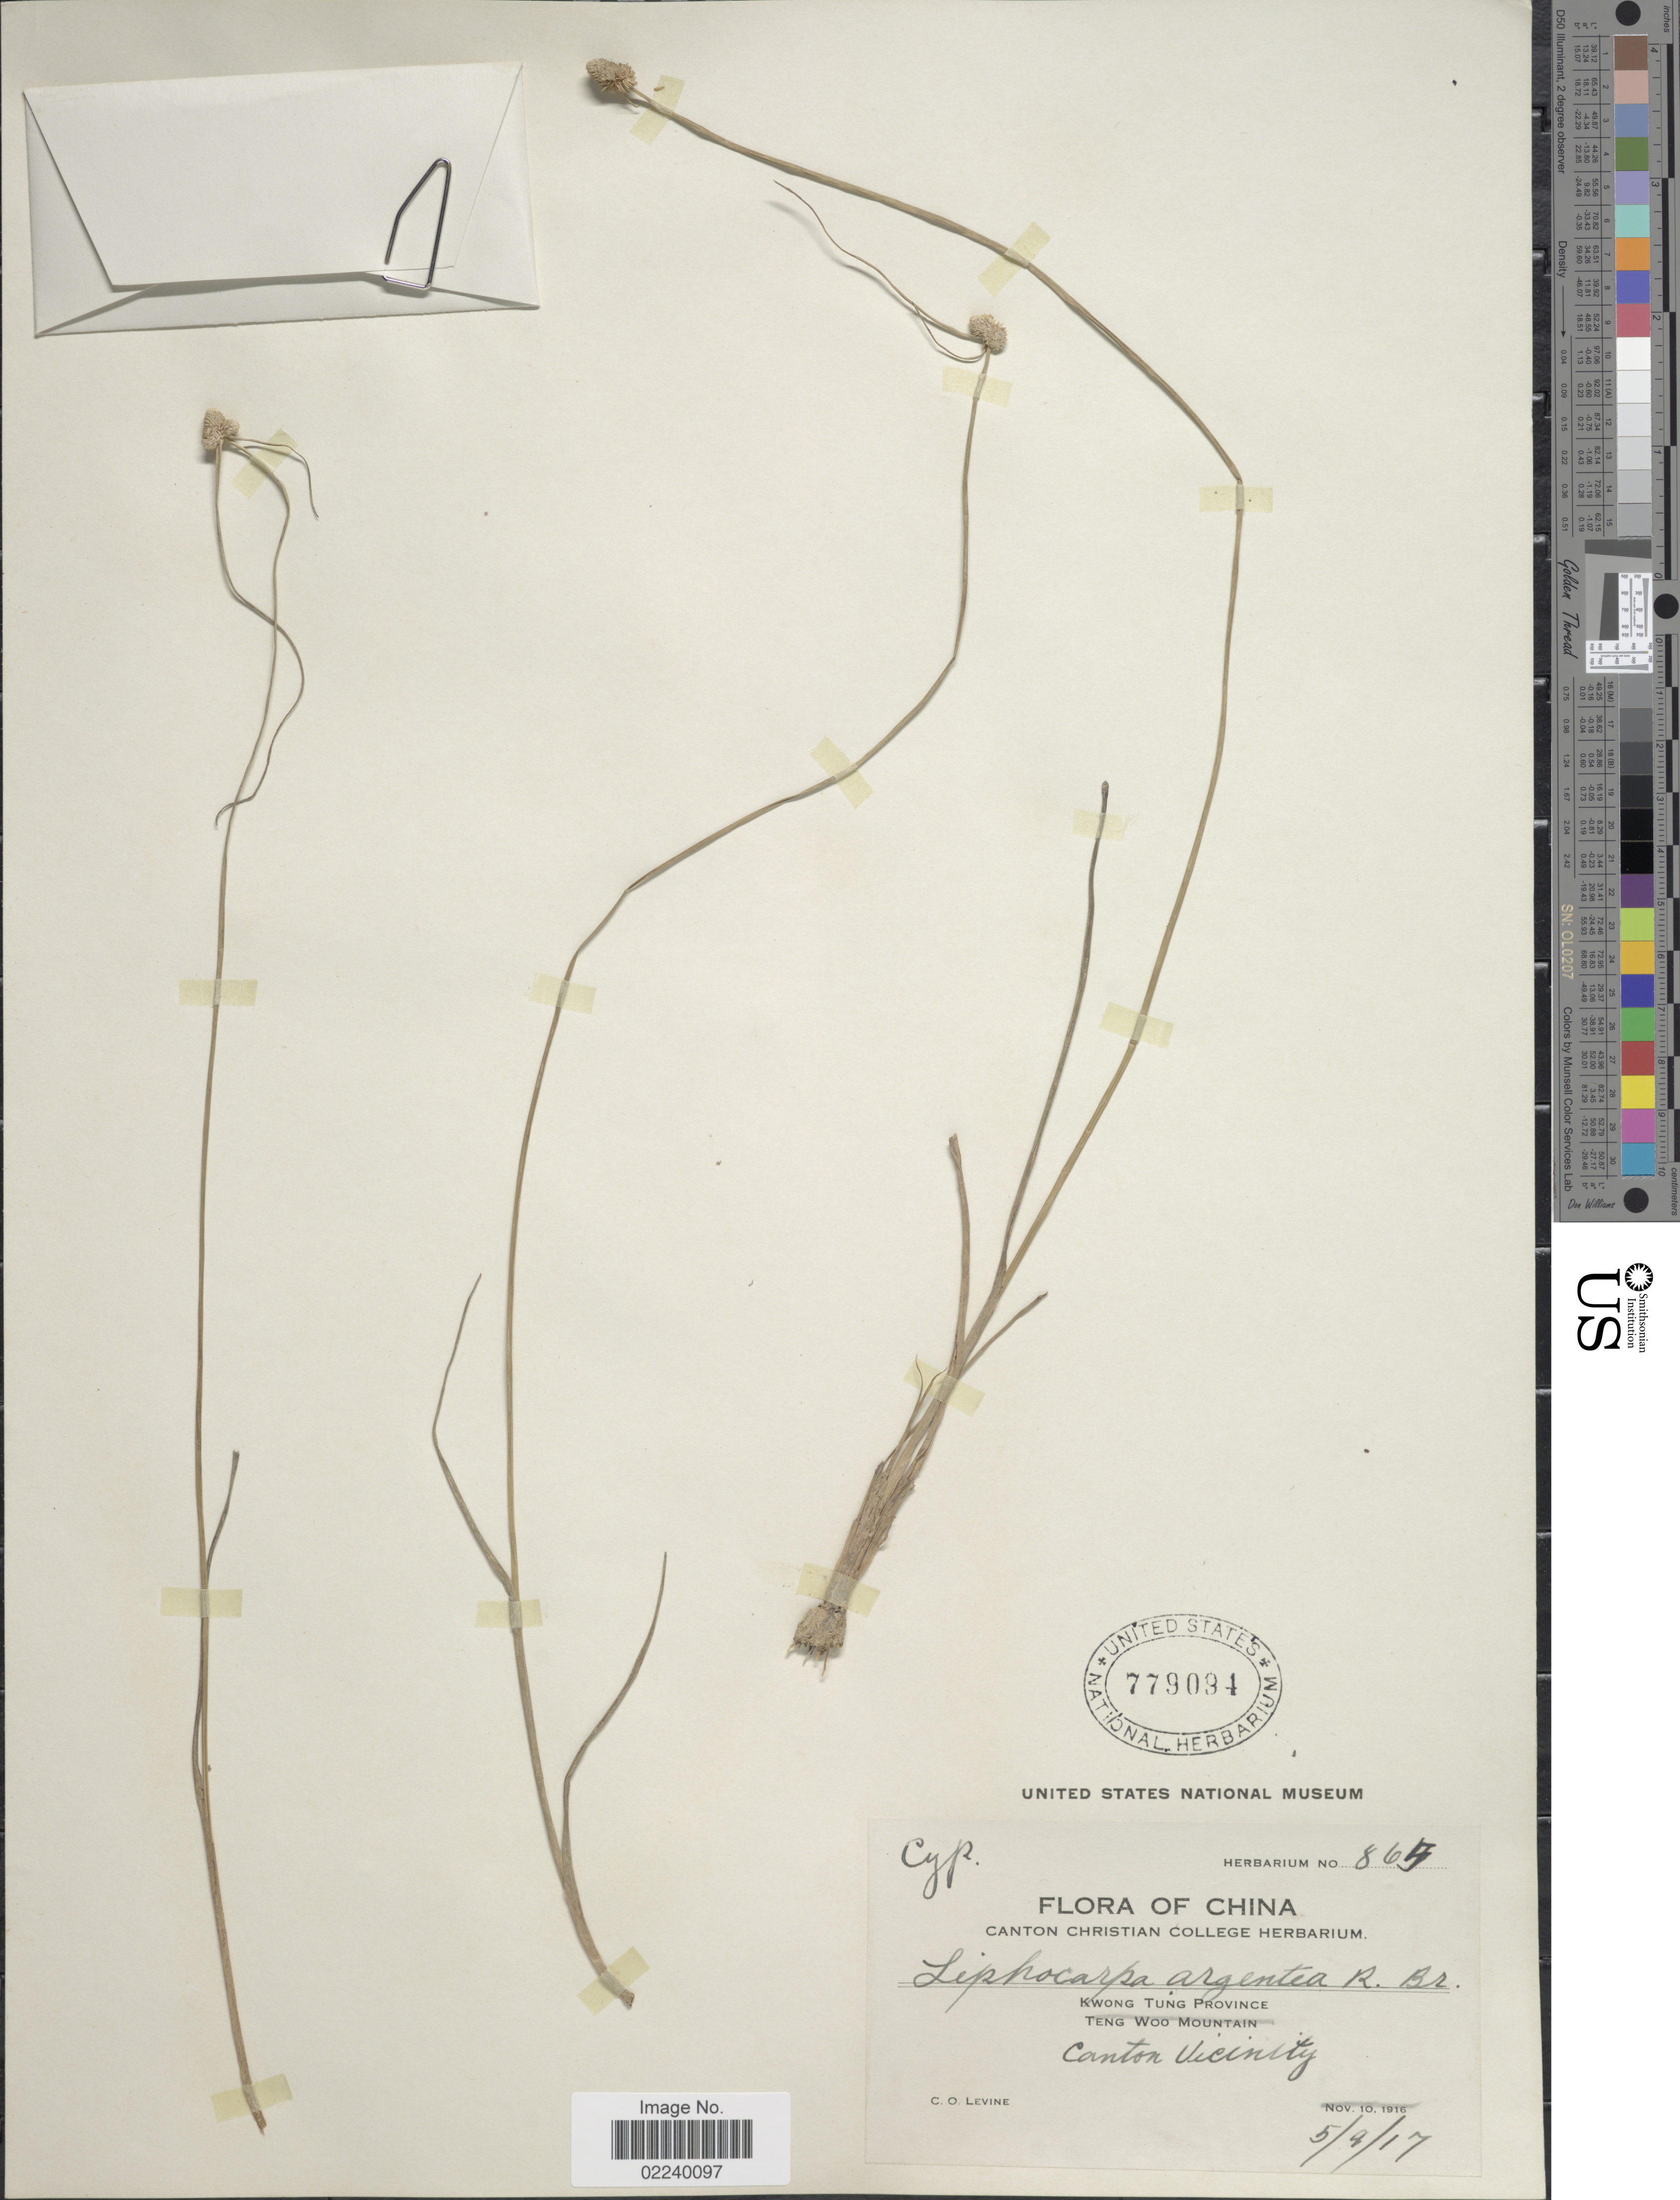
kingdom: Plantae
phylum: Tracheophyta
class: Liliopsida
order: Poales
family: Cyperaceae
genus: Cyperus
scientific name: Cyperus albescens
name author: (Steud.) Larridon & Govaerts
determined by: Strong, M. T., (US), Smithsonian Institution - National Museum of Natural History (UNITED STATES)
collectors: C. O. Levine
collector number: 865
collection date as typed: Transcribed d/m/y: 5/9/17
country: China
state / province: Guangdong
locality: Kwong Tung Province, Canton Vicinity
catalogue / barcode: US 779094